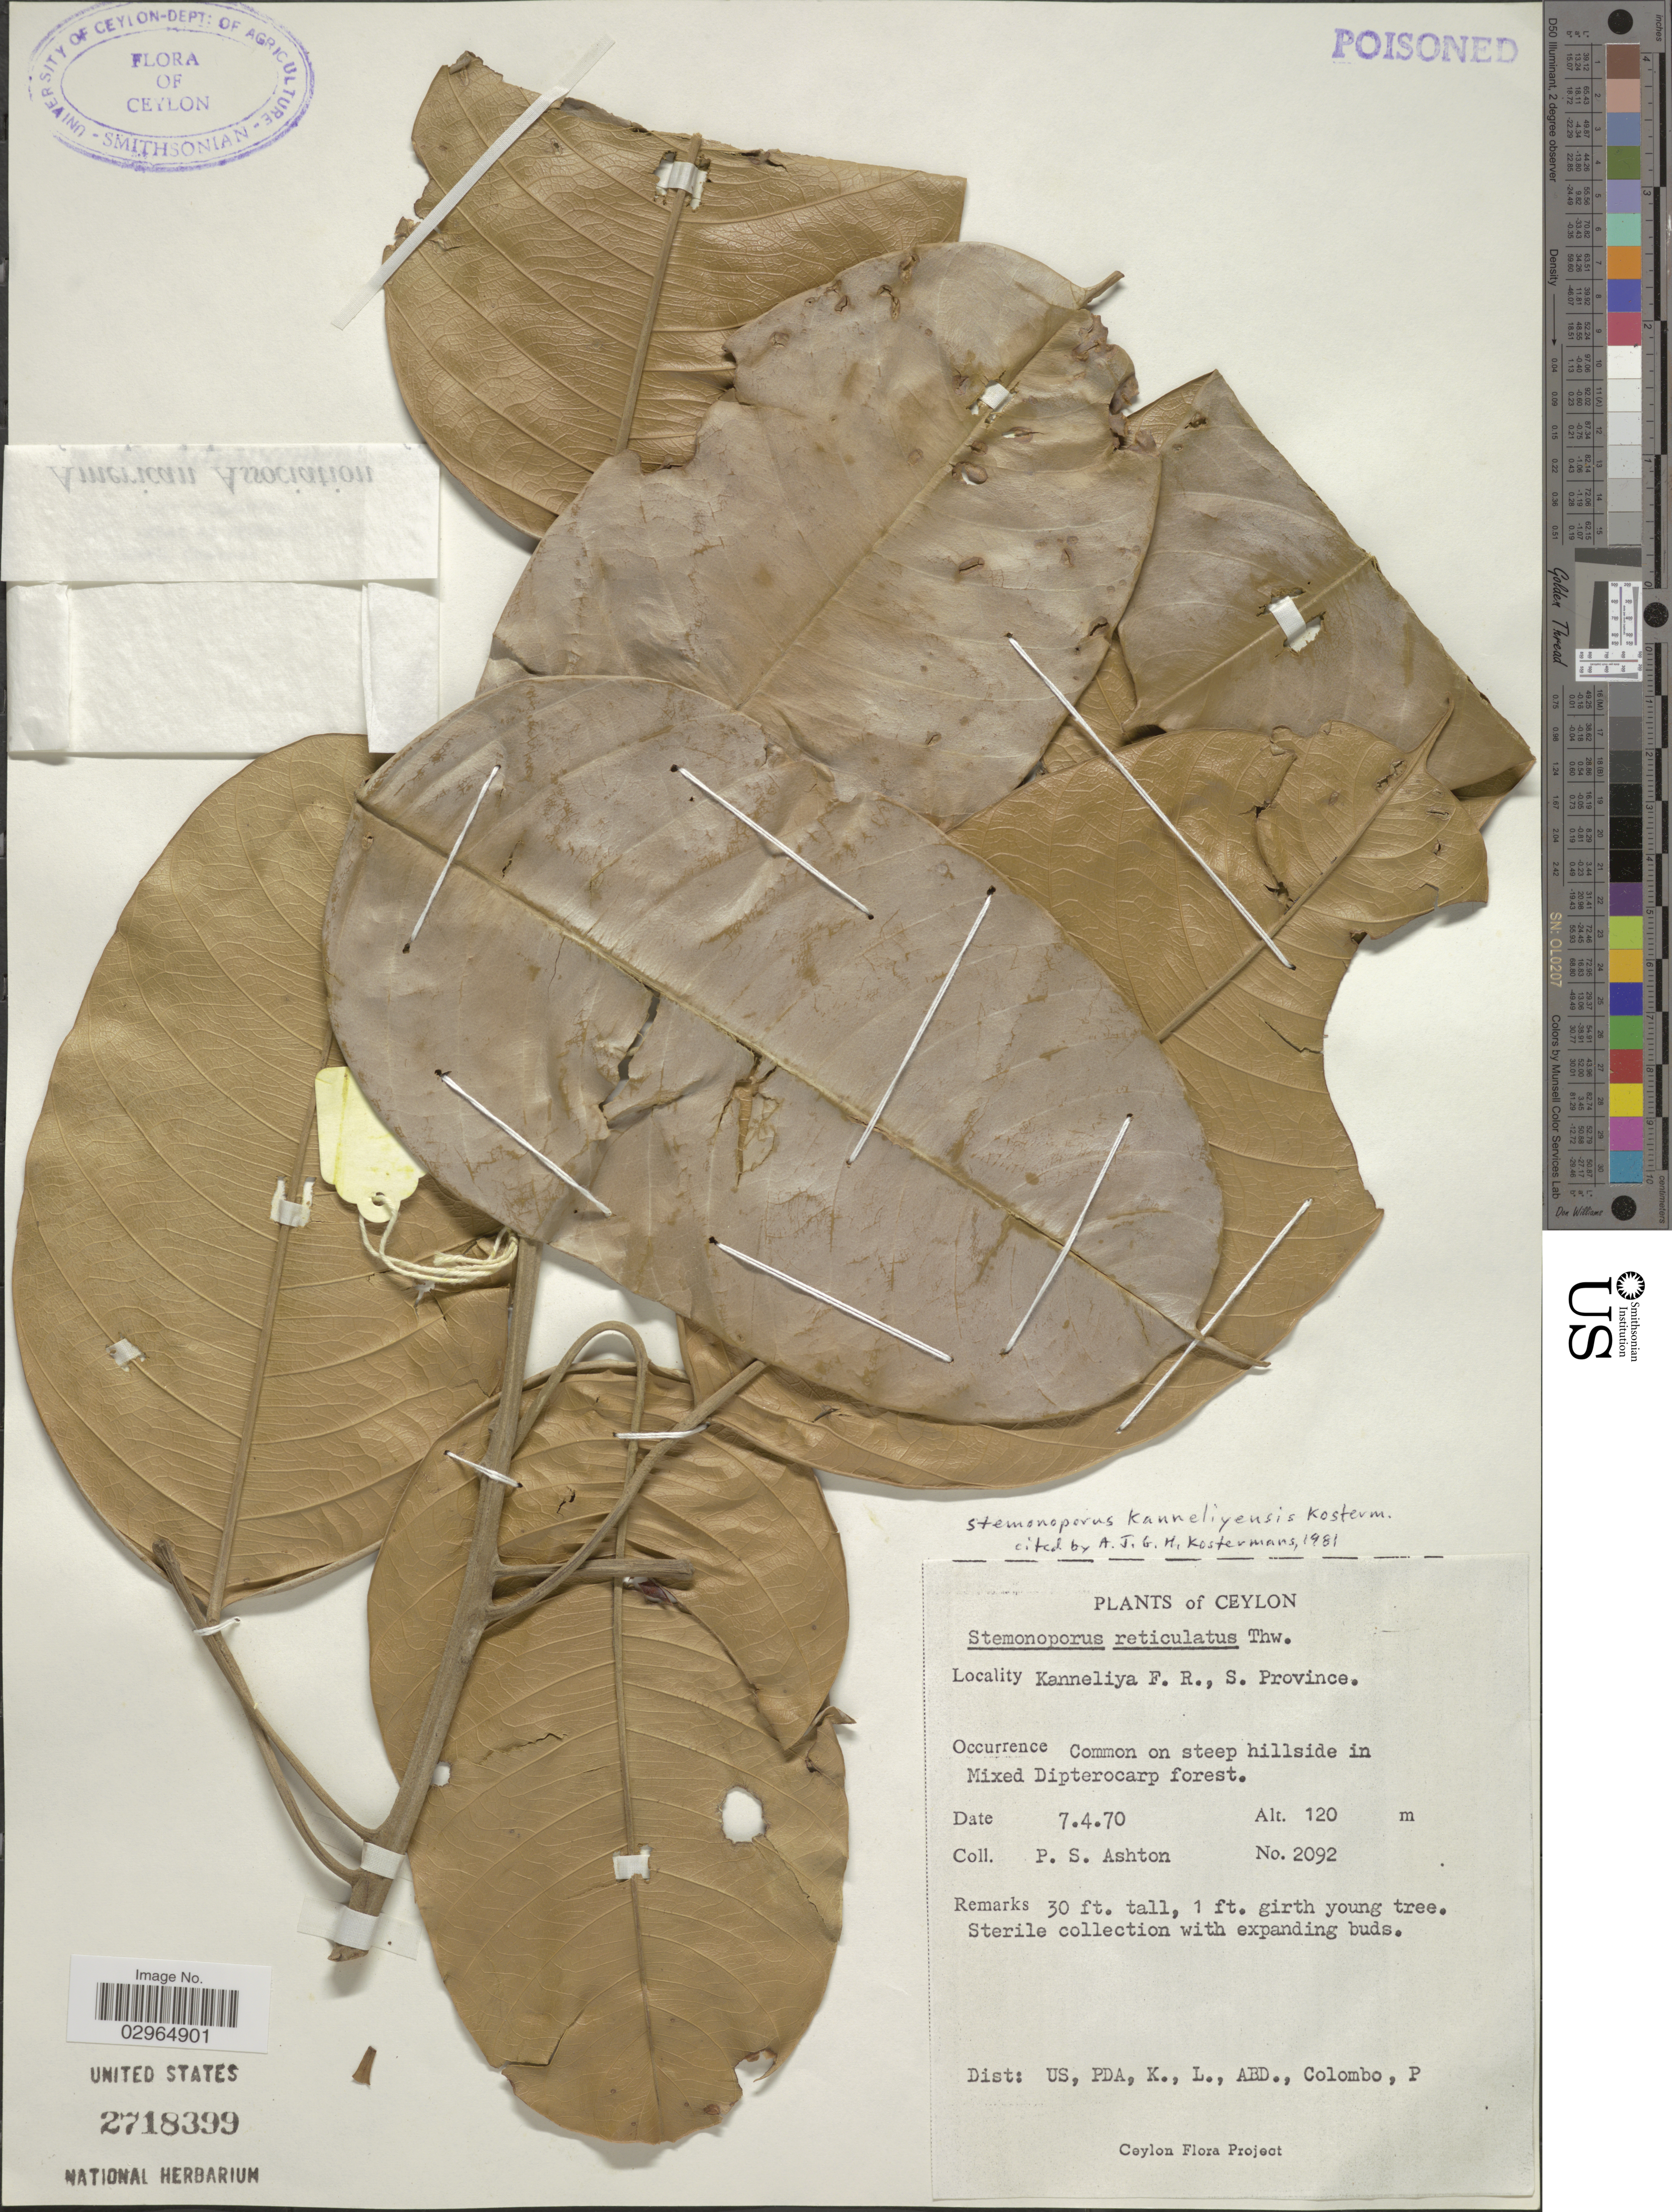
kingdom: Plantae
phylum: Tracheophyta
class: Magnoliopsida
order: Malvales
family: Dipterocarpaceae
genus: Stemonoporus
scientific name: Stemonoporus kanneliyensis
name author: Kosterm.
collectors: P. S. Ashton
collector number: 2092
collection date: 1970-04-07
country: Sri Lanka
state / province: Southern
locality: Ceylon. Kanneliya F.R., S. Province.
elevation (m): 120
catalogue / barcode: US 2718399